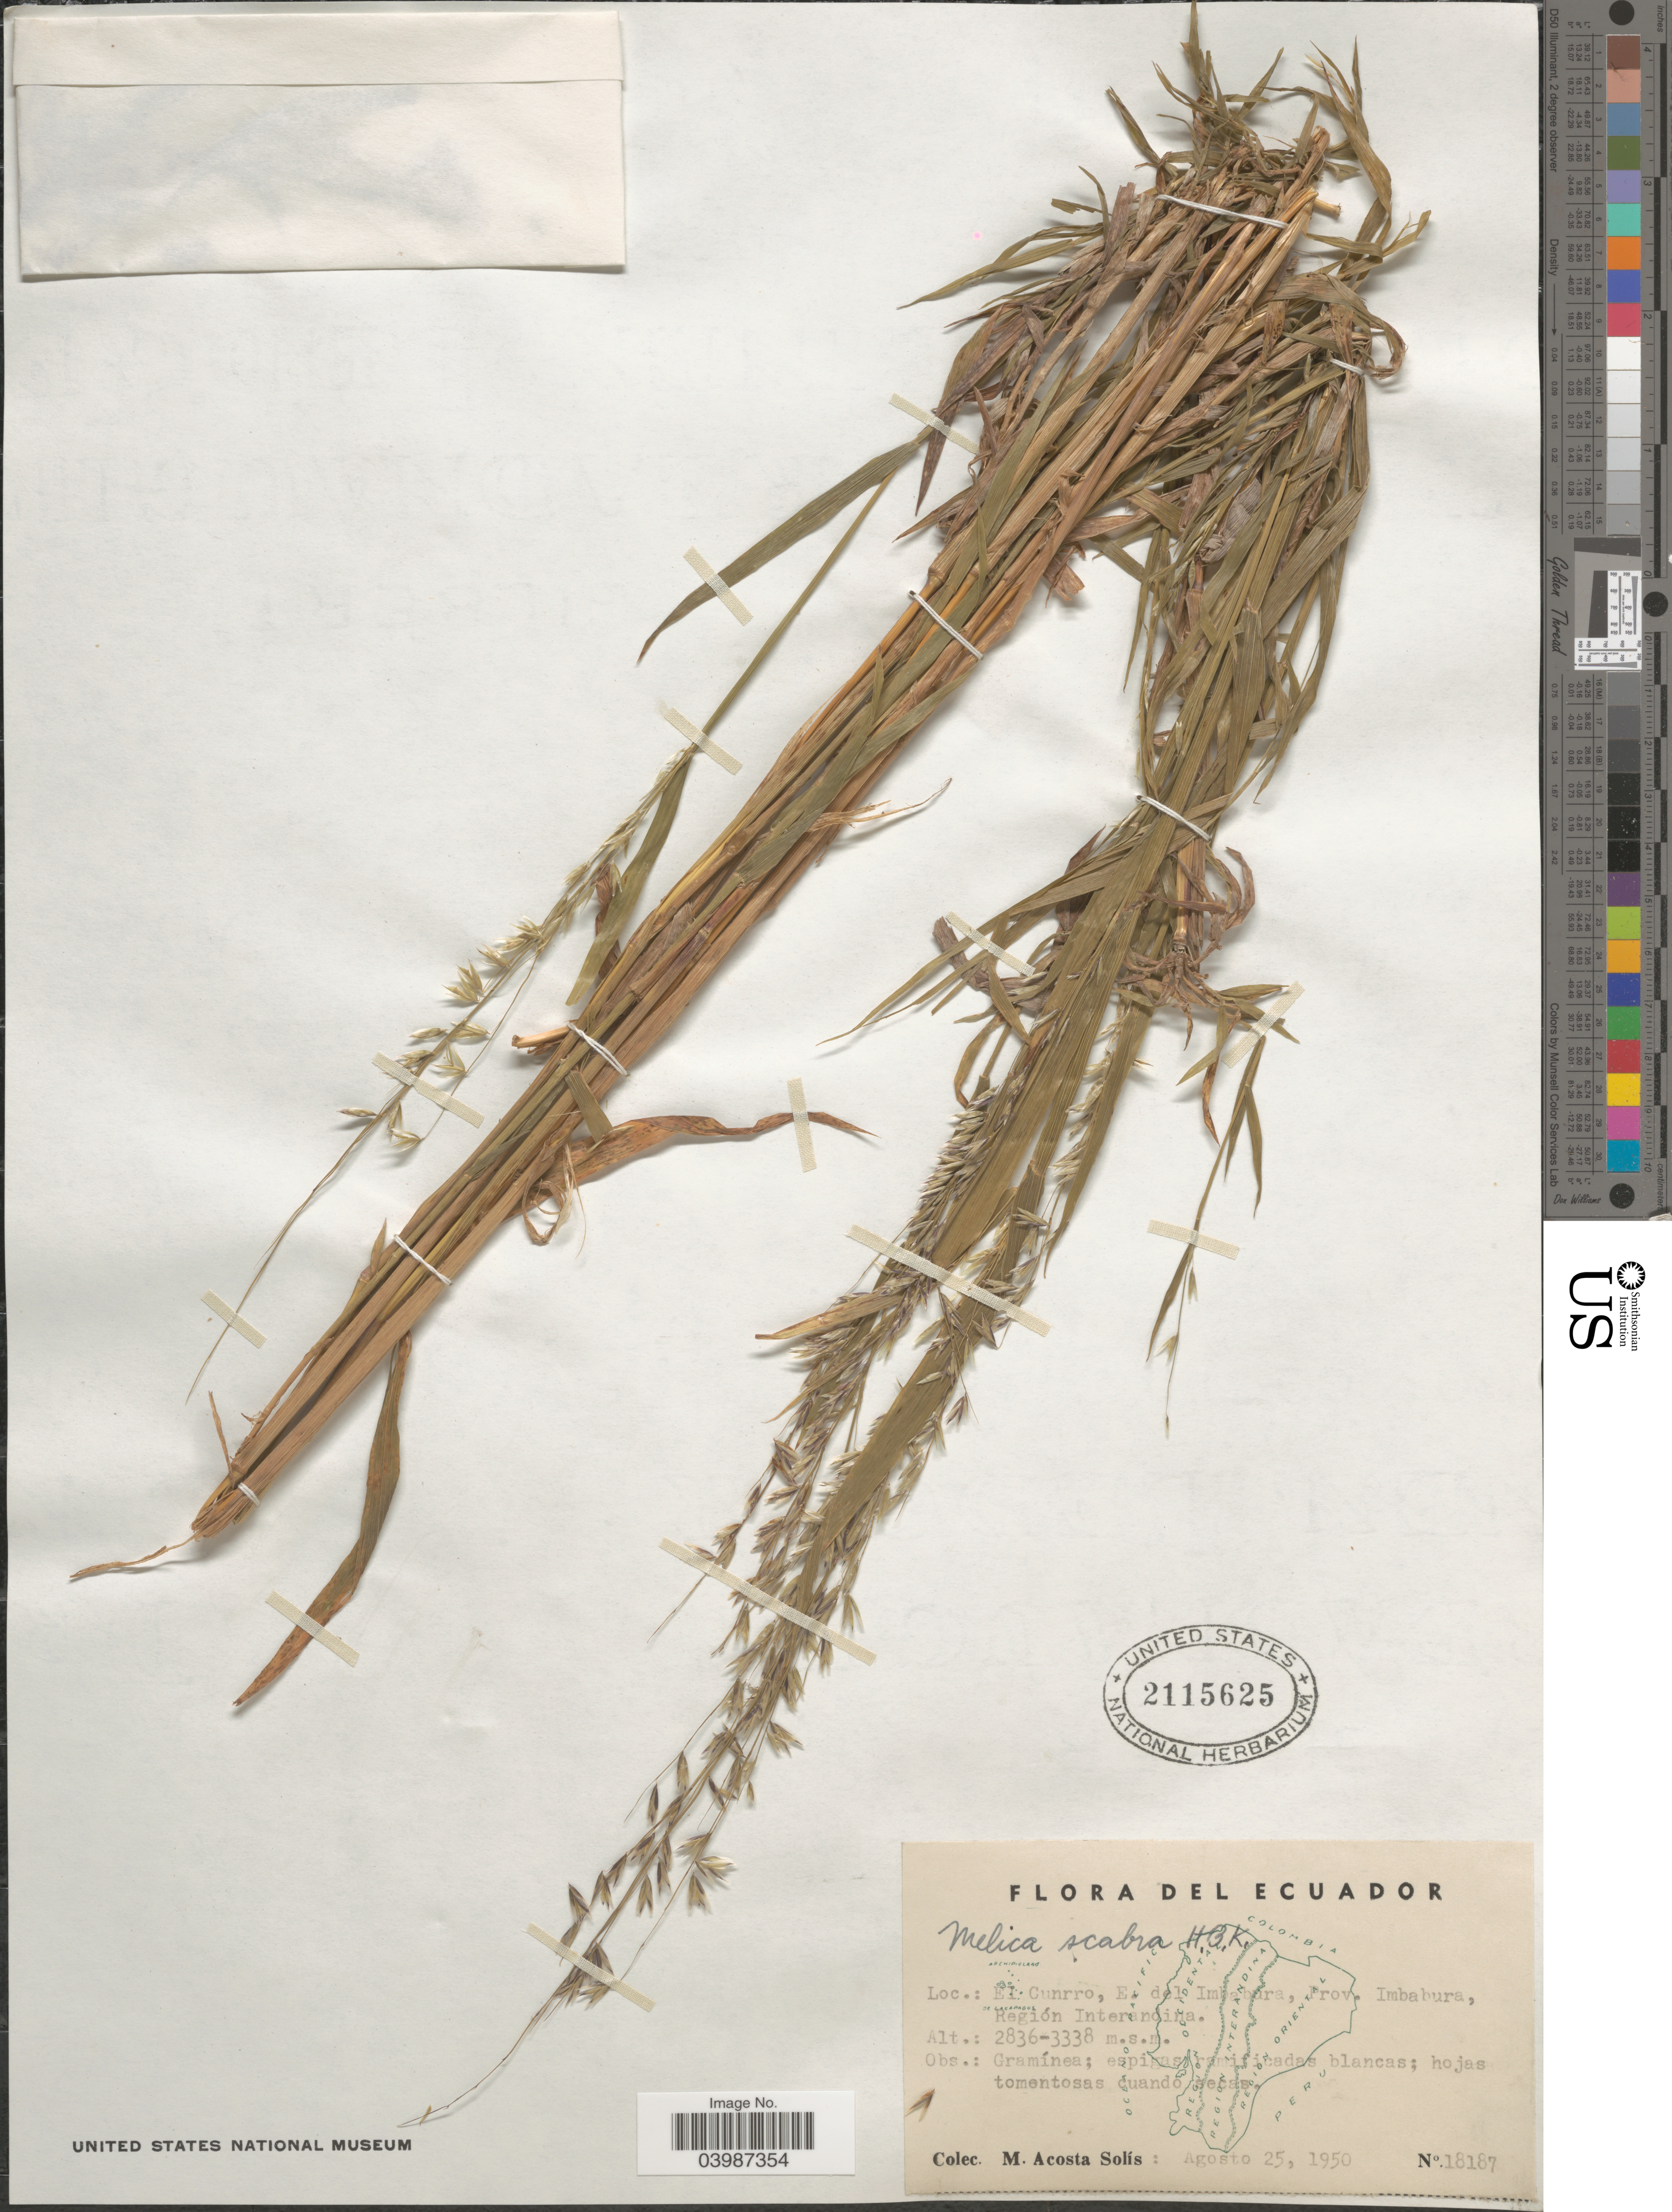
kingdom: Plantae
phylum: Tracheophyta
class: Liliopsida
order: Poales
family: Poaceae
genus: Melica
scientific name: Melica scabra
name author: Kunth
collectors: M. Acosta Solis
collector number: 18187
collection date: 1950-08-25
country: Ecuador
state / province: Imbabura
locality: El Cunrro, E. del Imbabura. Región Interandina.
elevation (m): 2836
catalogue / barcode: US 2115625